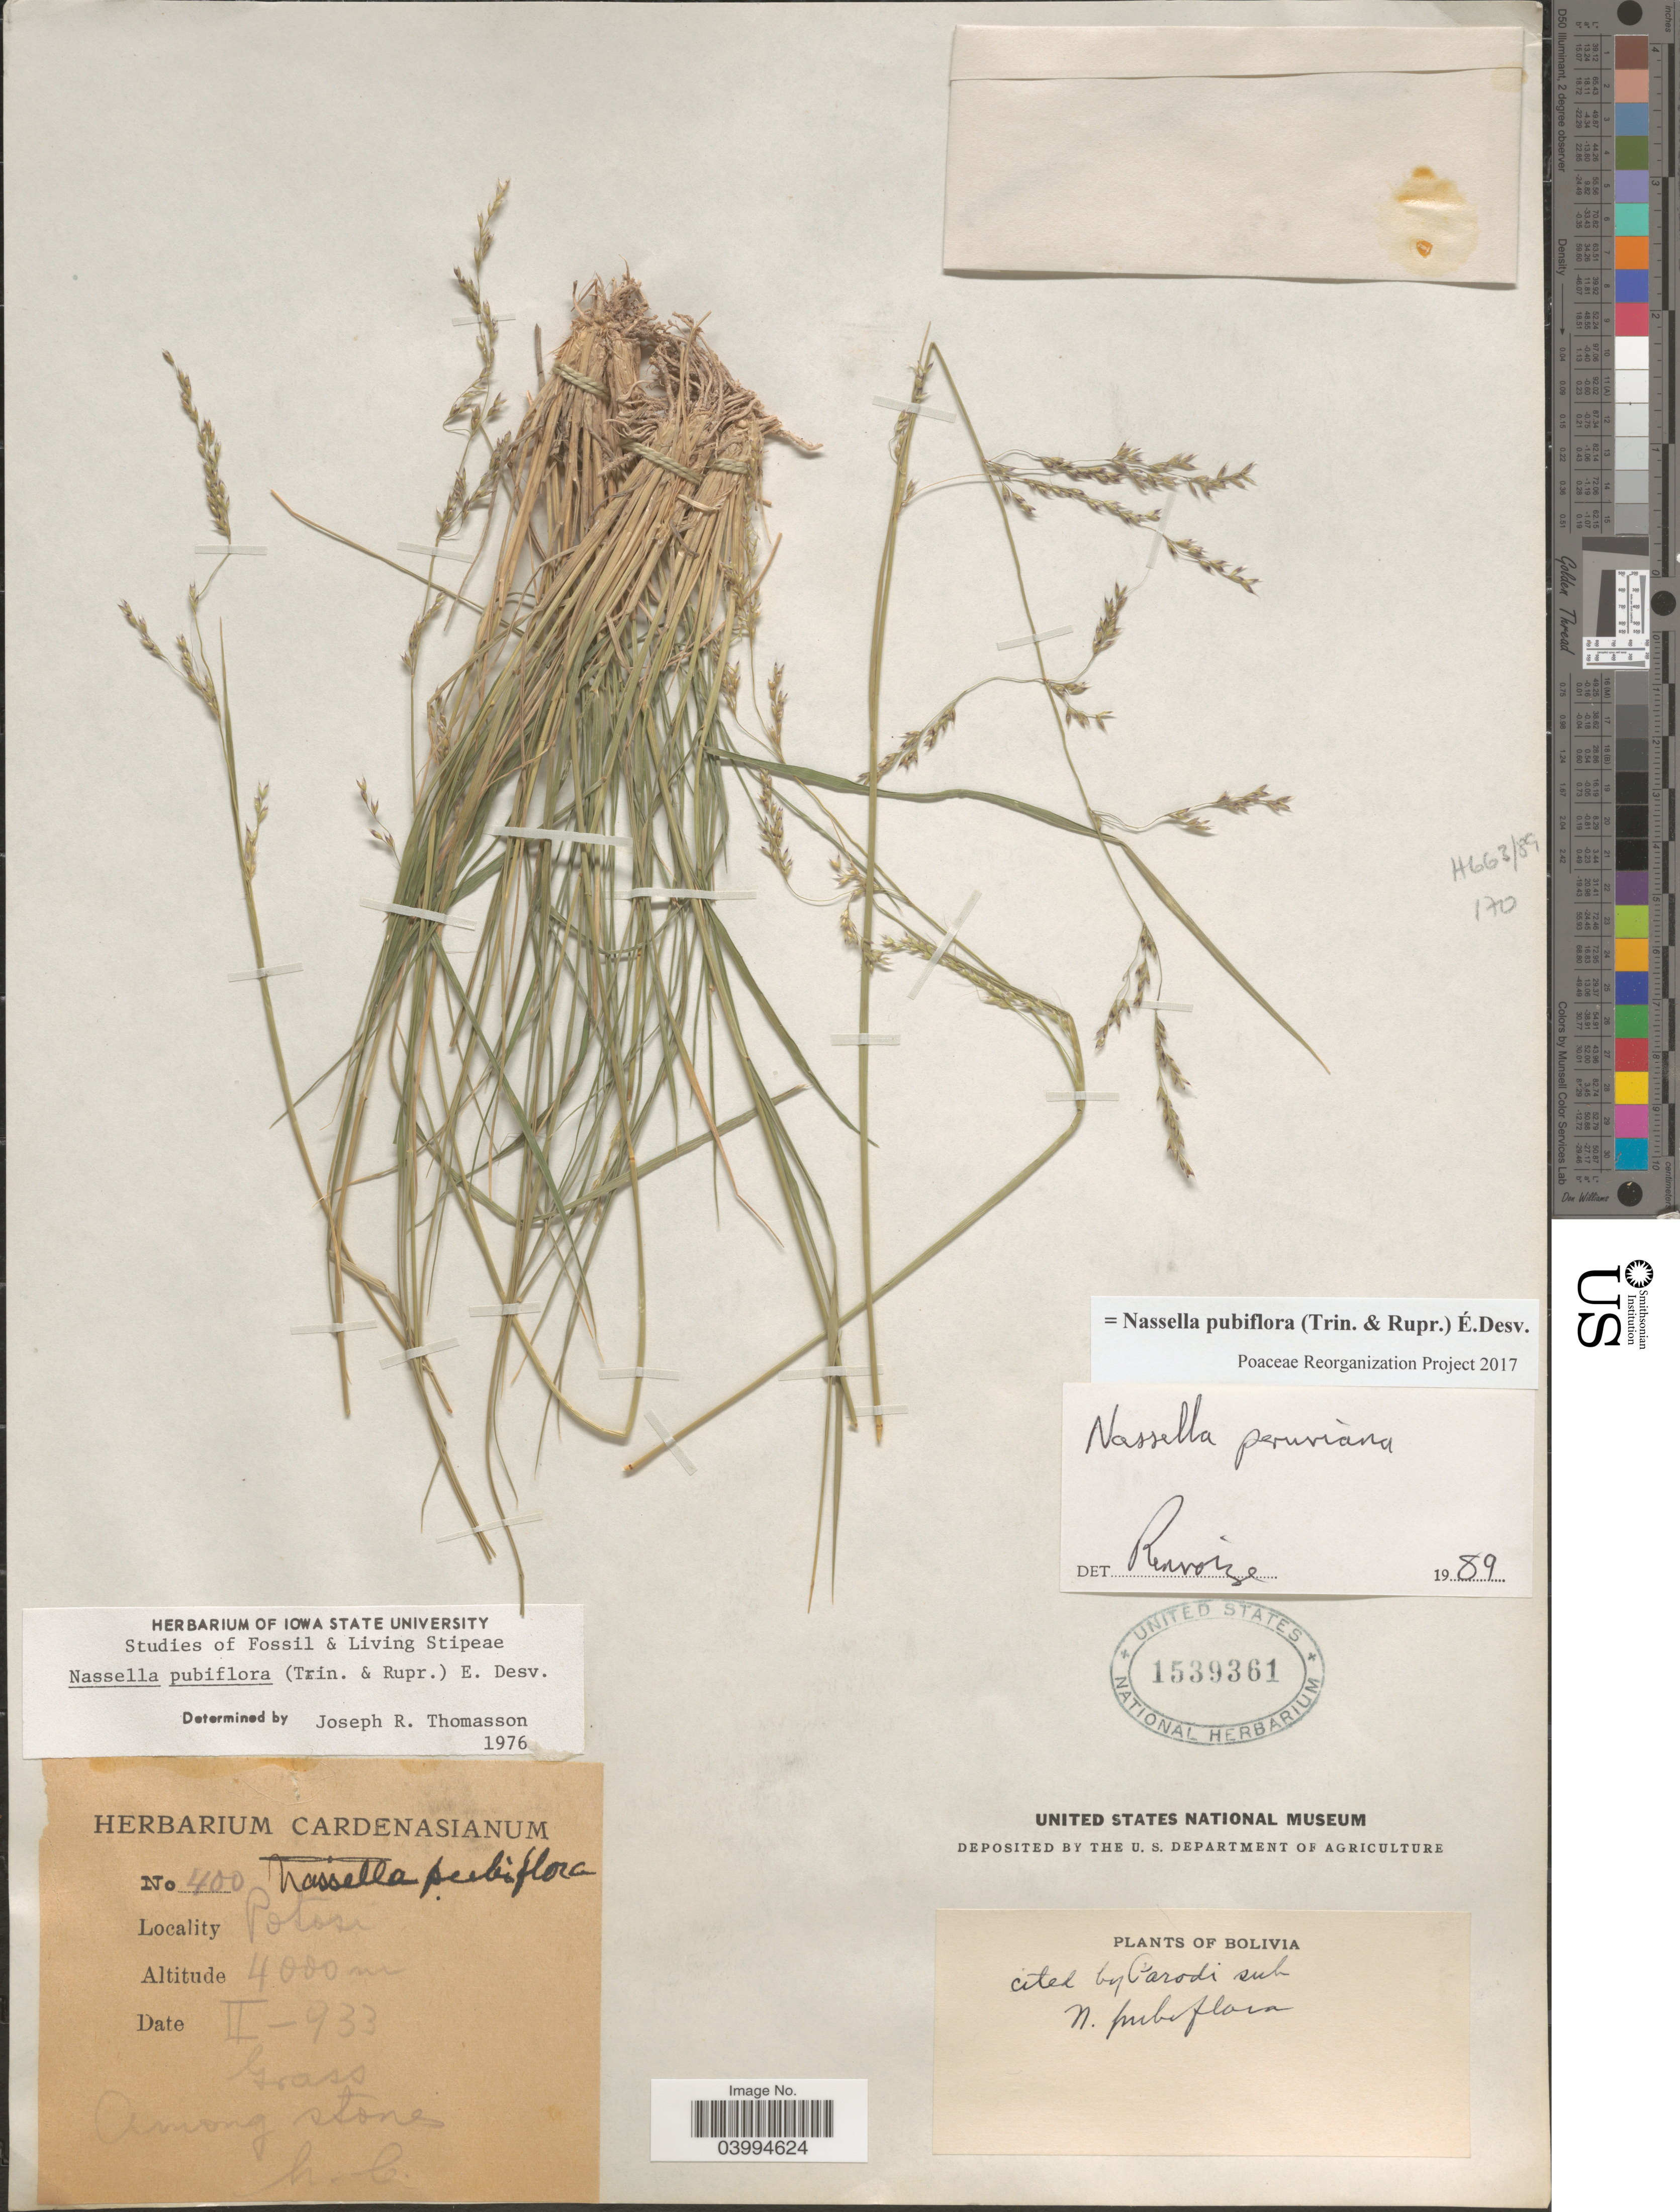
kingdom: Plantae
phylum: Tracheophyta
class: Liliopsida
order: Poales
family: Poaceae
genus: Nassella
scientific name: Nassella pubiflora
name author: (Trin. & Rupr.) É. Desv.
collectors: M. Cárdenas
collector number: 400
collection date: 1933-02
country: Bolivia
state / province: Potosi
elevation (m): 4000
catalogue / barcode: US 1539361